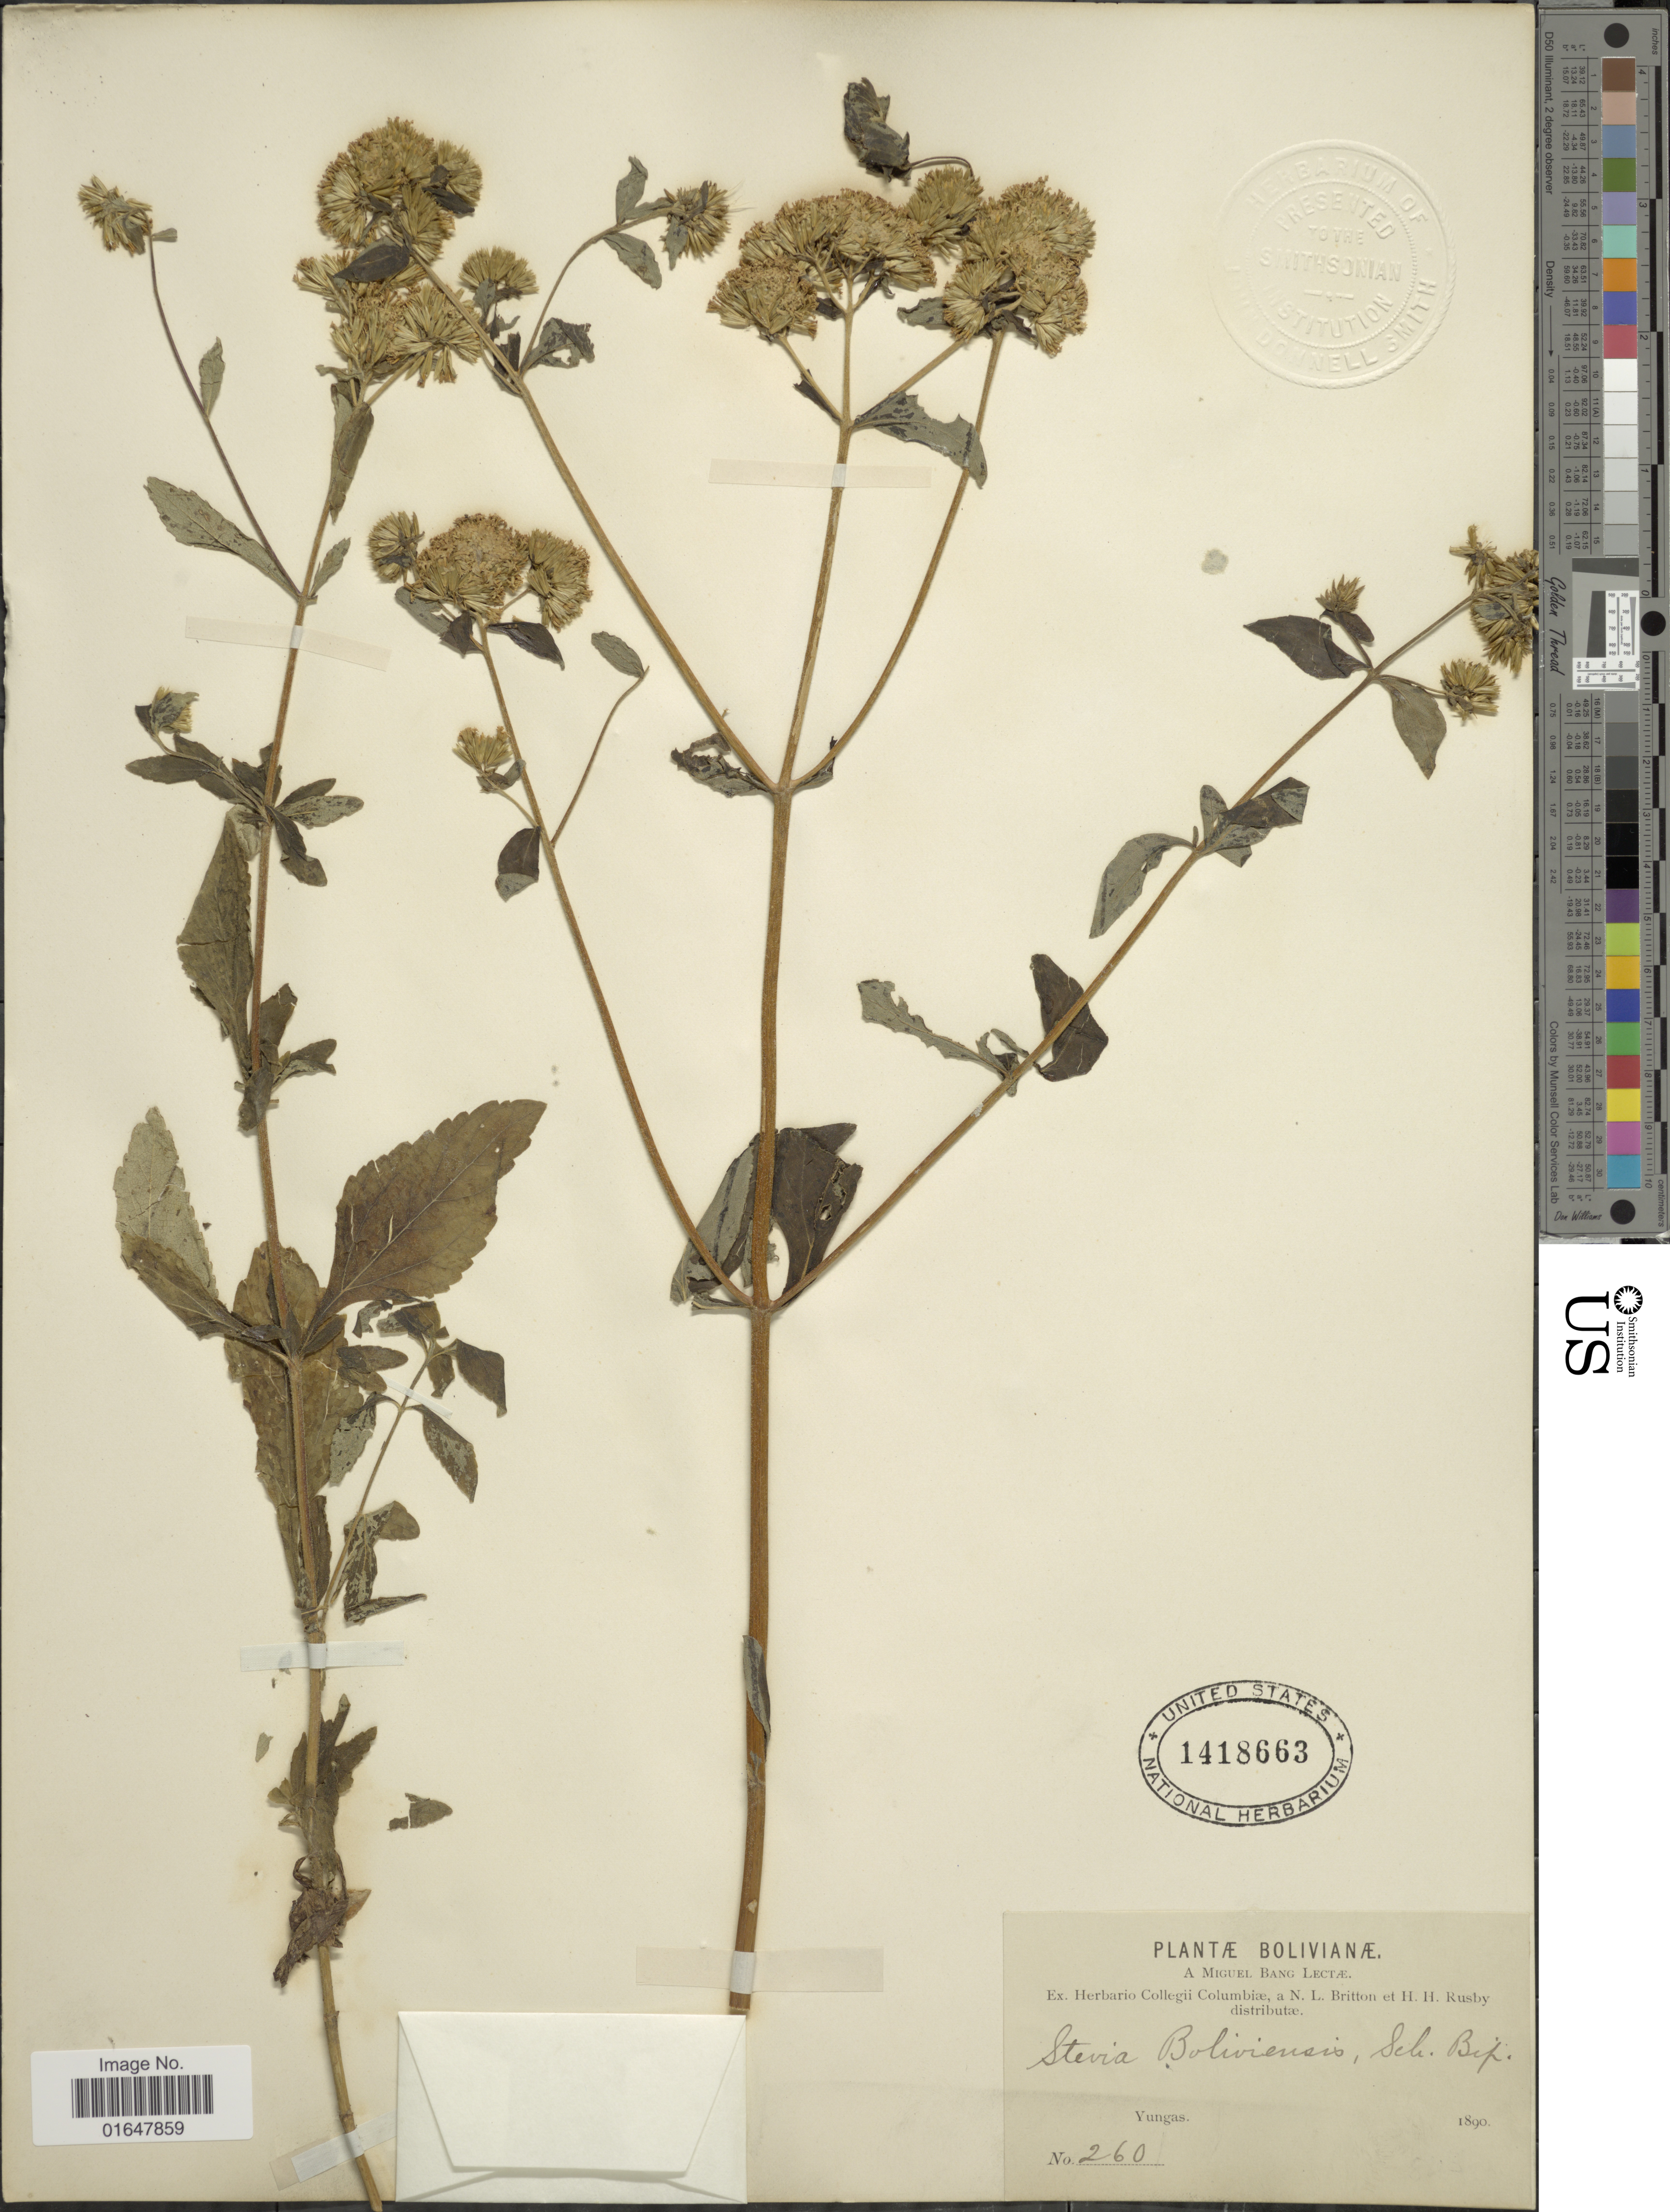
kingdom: Plantae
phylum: Tracheophyta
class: Magnoliopsida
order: Asterales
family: Asteraceae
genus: Stevia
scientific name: Stevia boliviensis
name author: Sch. Bip. ex Rusby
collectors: M. Bang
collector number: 260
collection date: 1890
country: Bolivia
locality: Yungas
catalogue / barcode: US 1418663